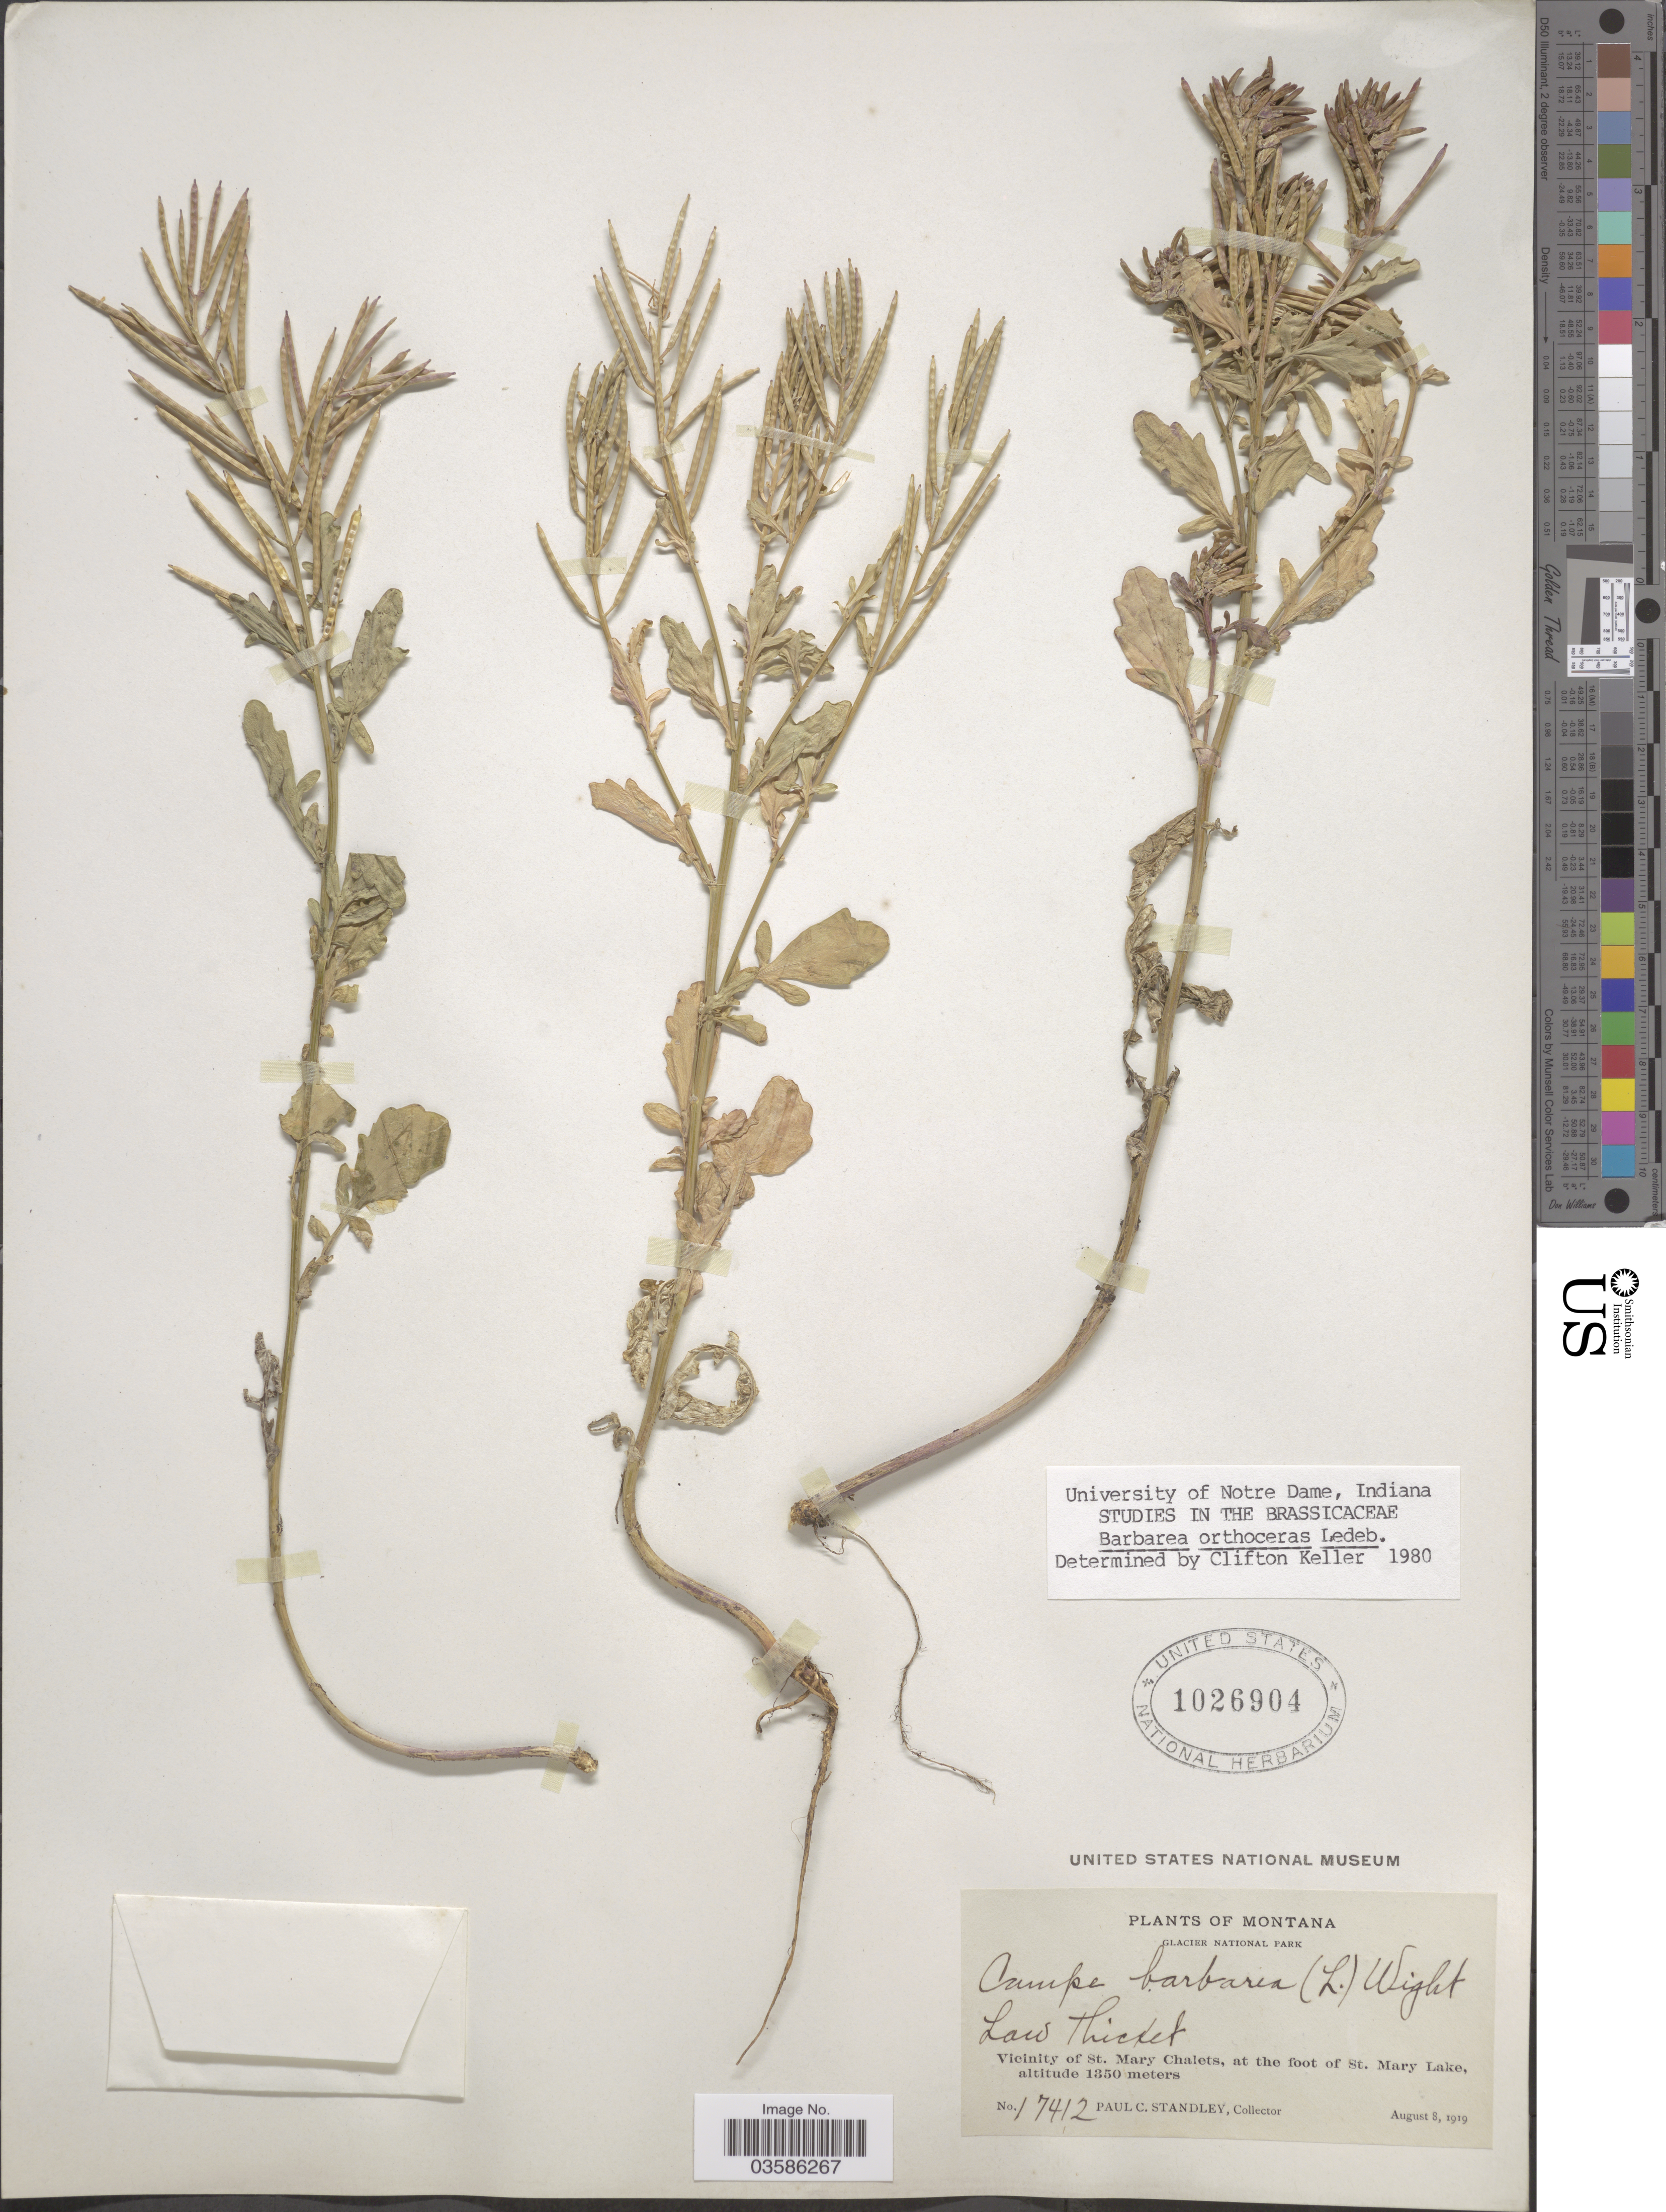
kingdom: Plantae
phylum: Tracheophyta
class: Magnoliopsida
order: Brassicales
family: Brassicaceae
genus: Barbarea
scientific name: Barbarea orthoceras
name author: Ledeb.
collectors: P. C. Standley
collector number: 17412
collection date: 1919-08-08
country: United States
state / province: Montana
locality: Glacier National Park. Vicinity of St. Mary Chalets, at the foot of St. Mary Lake.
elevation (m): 1350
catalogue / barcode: US 1026904